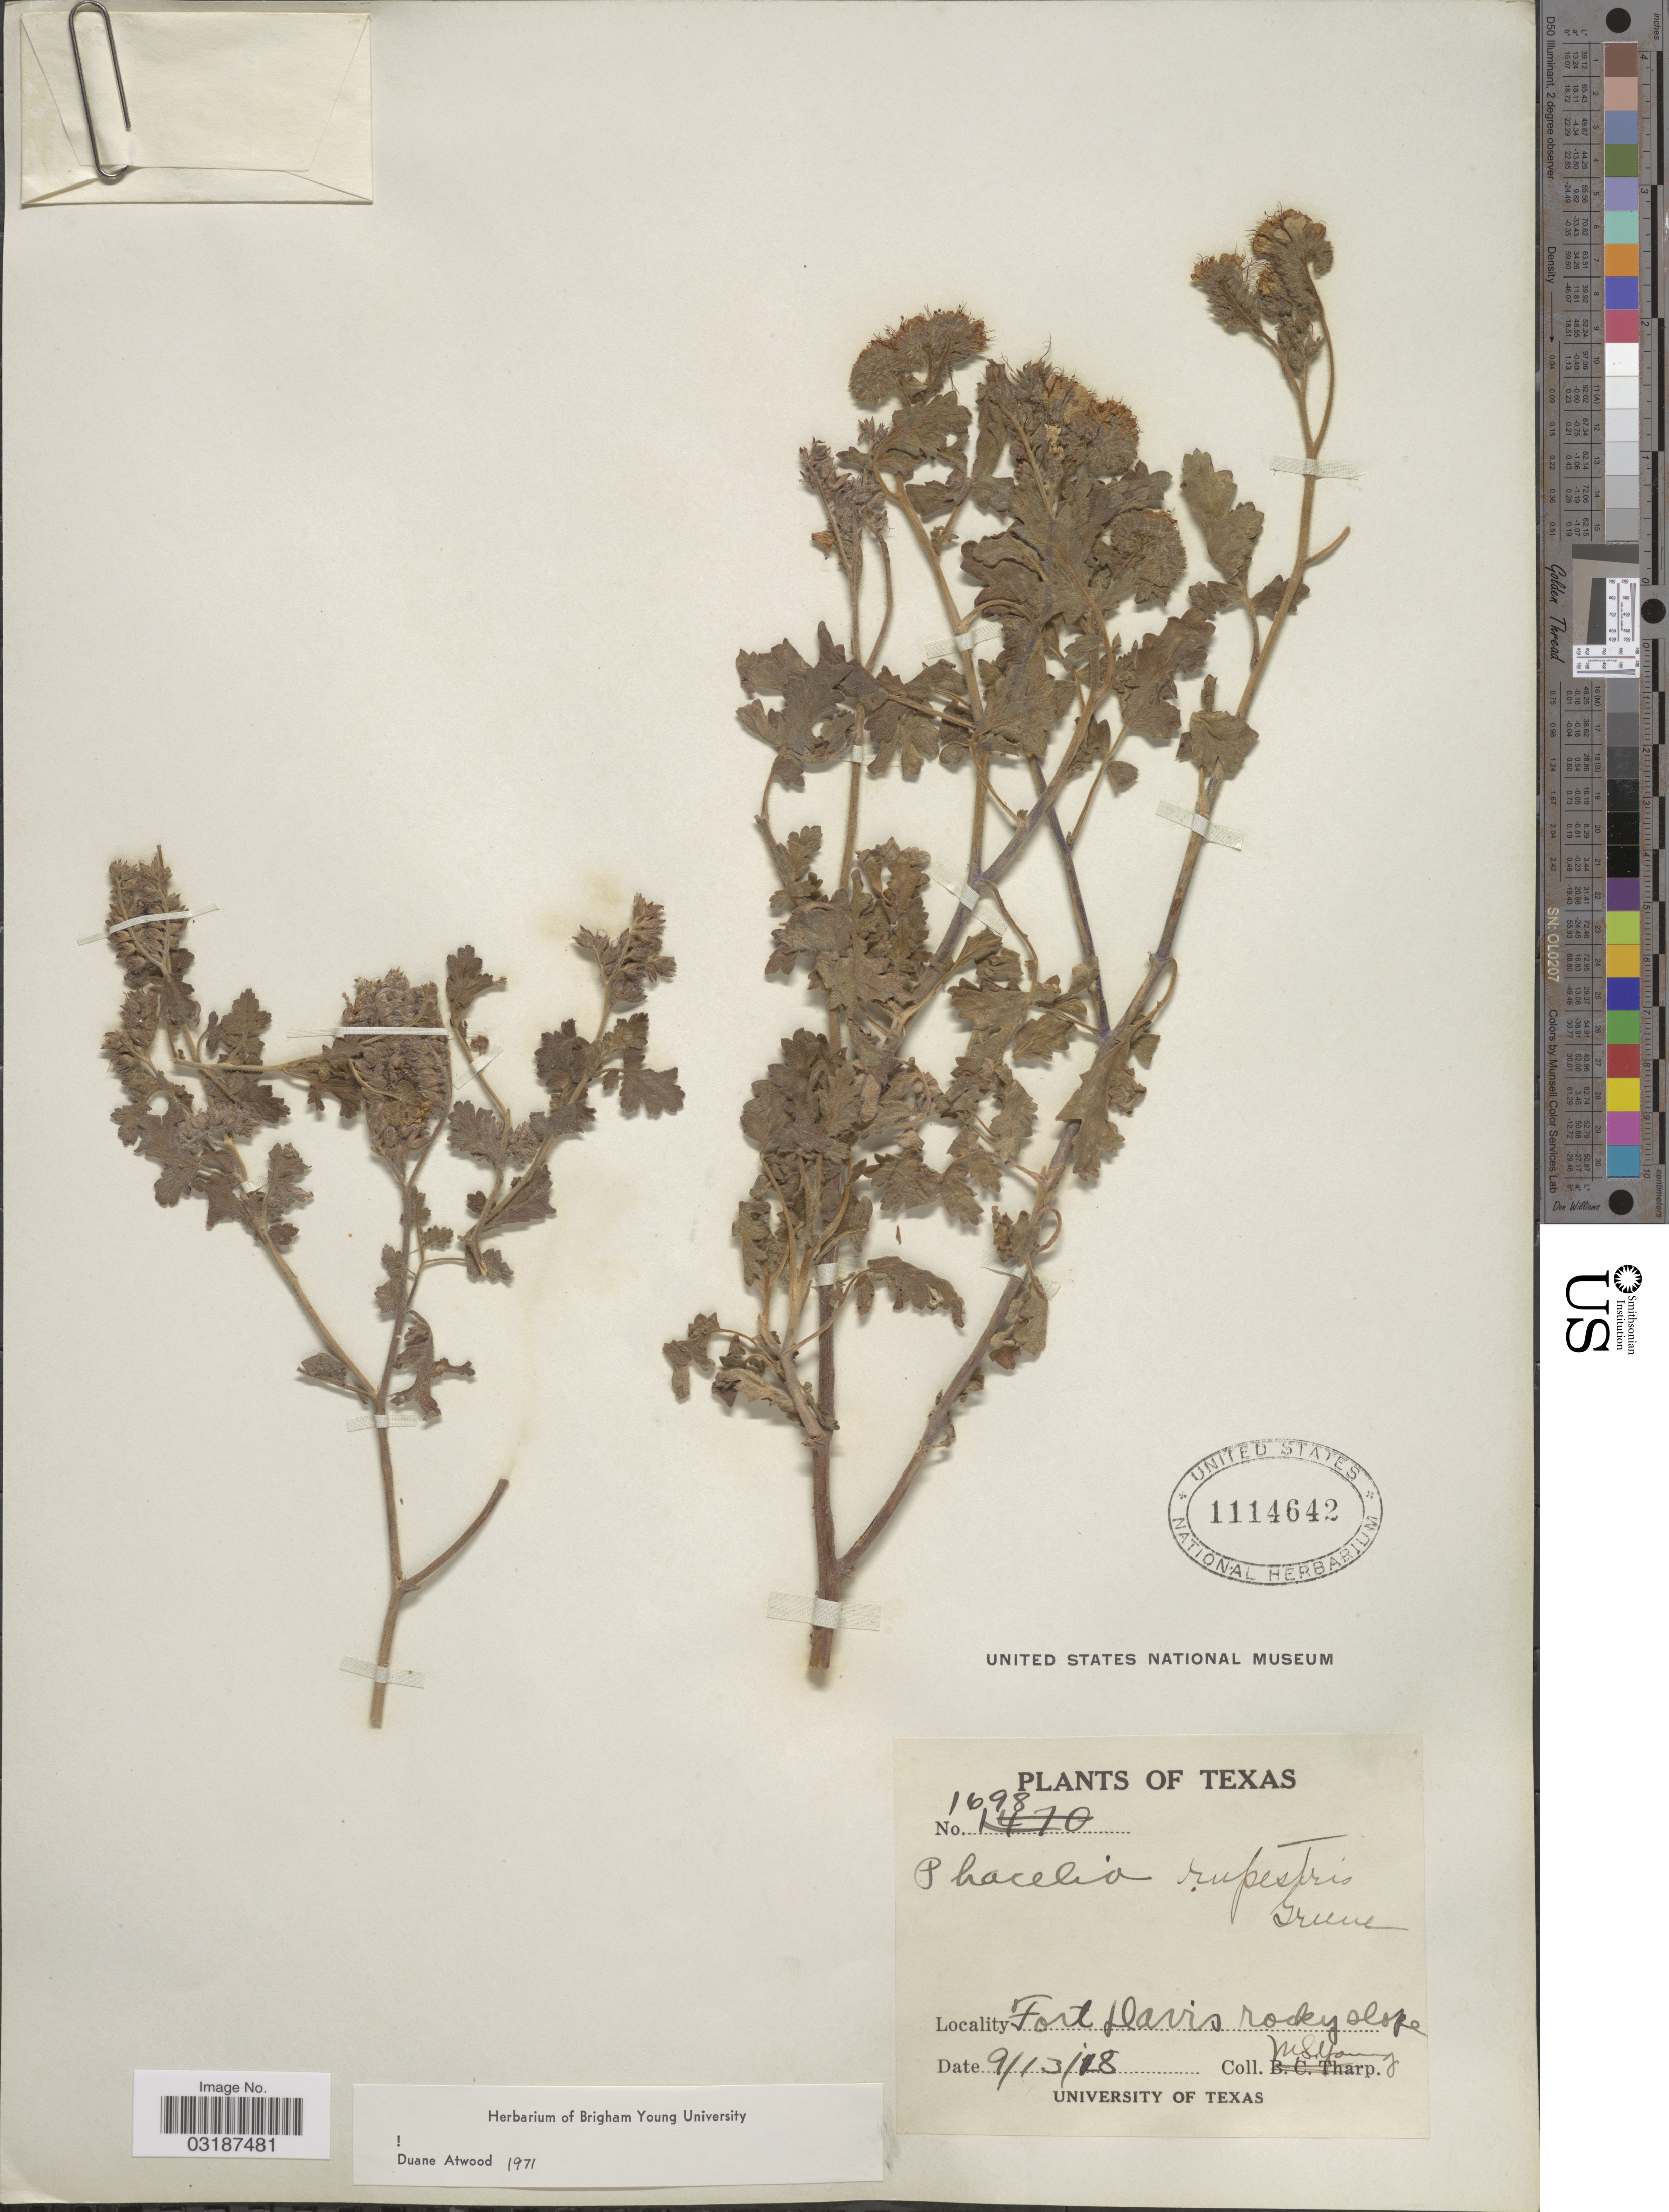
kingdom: Plantae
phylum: Tracheophyta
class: Magnoliopsida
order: Boraginales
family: Hydrophyllaceae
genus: Phacelia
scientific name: Phacelia rupestris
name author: Greene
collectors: M. Young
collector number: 1698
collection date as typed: Transcribed d/m/y: 13/9/18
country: United States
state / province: Texas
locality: Fort Davis rocky slope.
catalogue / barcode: US 1114642